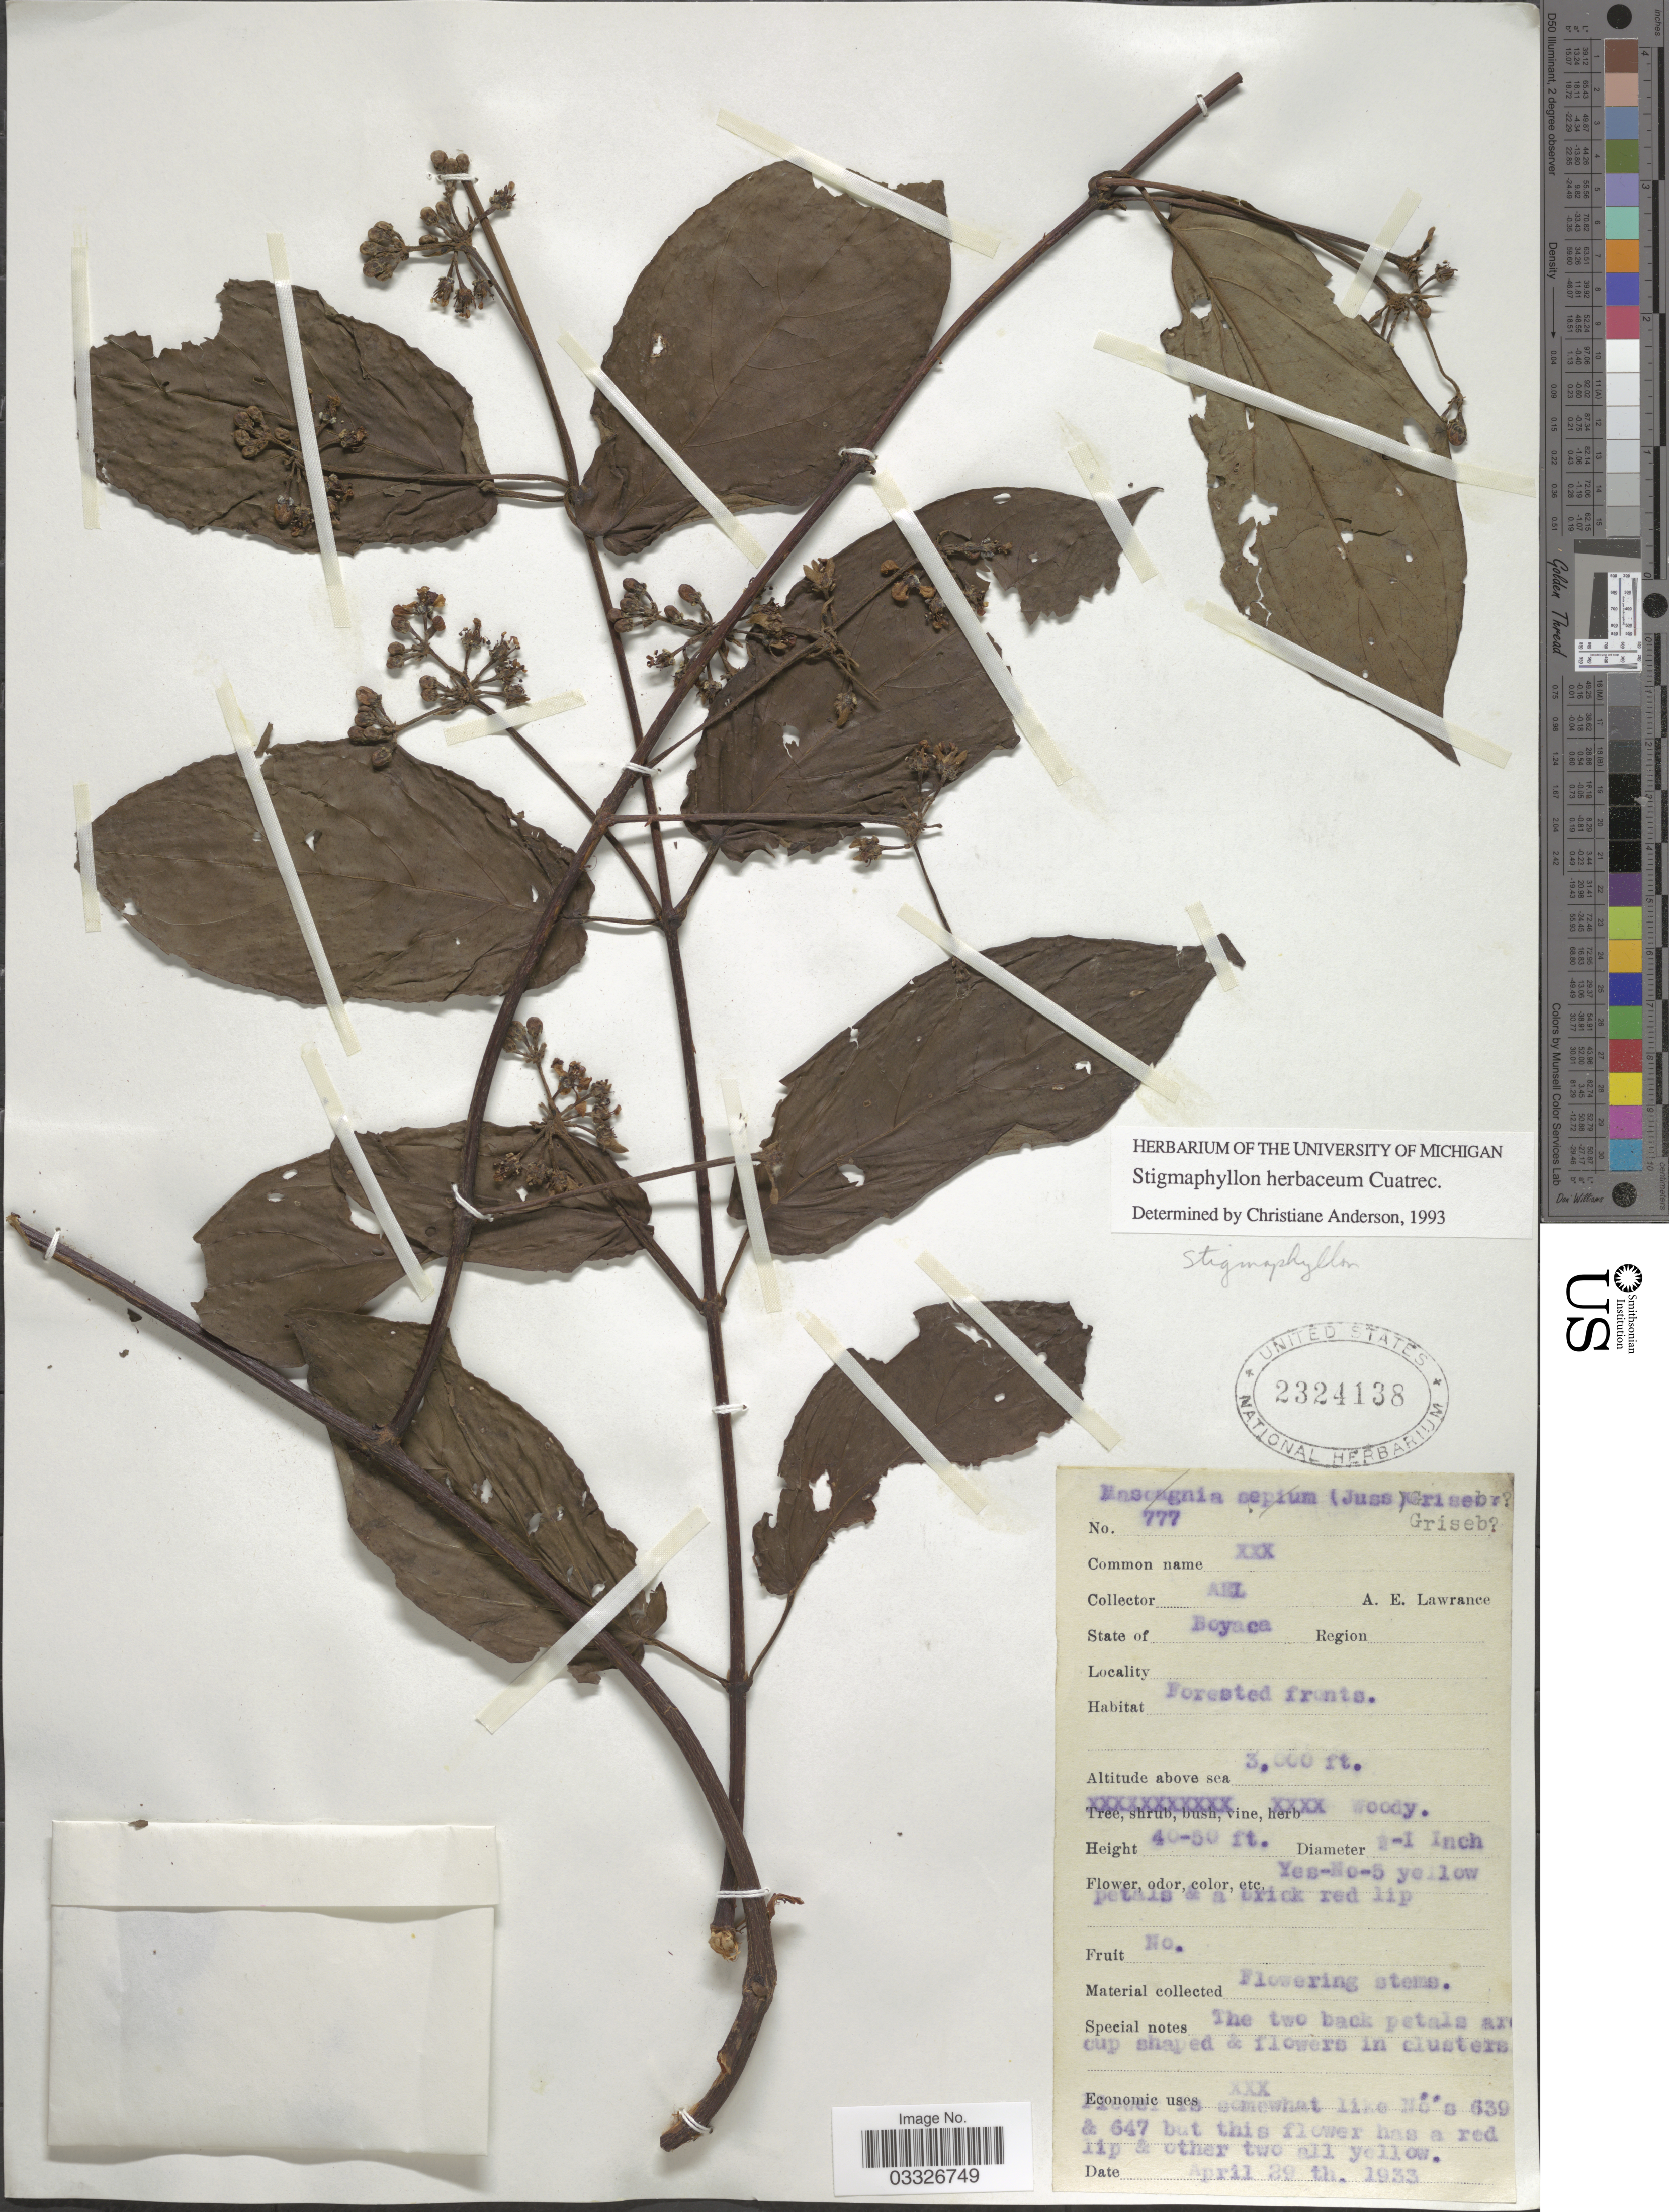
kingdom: Plantae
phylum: Tracheophyta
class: Magnoliopsida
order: Malpighiales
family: Malpighiaceae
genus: Stigmaphyllon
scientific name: Stigmaphyllon herbaceum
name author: Cuatrec.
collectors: A. Lawrance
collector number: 777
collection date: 1933-04-29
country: Colombia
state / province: Boyacá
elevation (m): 914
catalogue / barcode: US 2324138